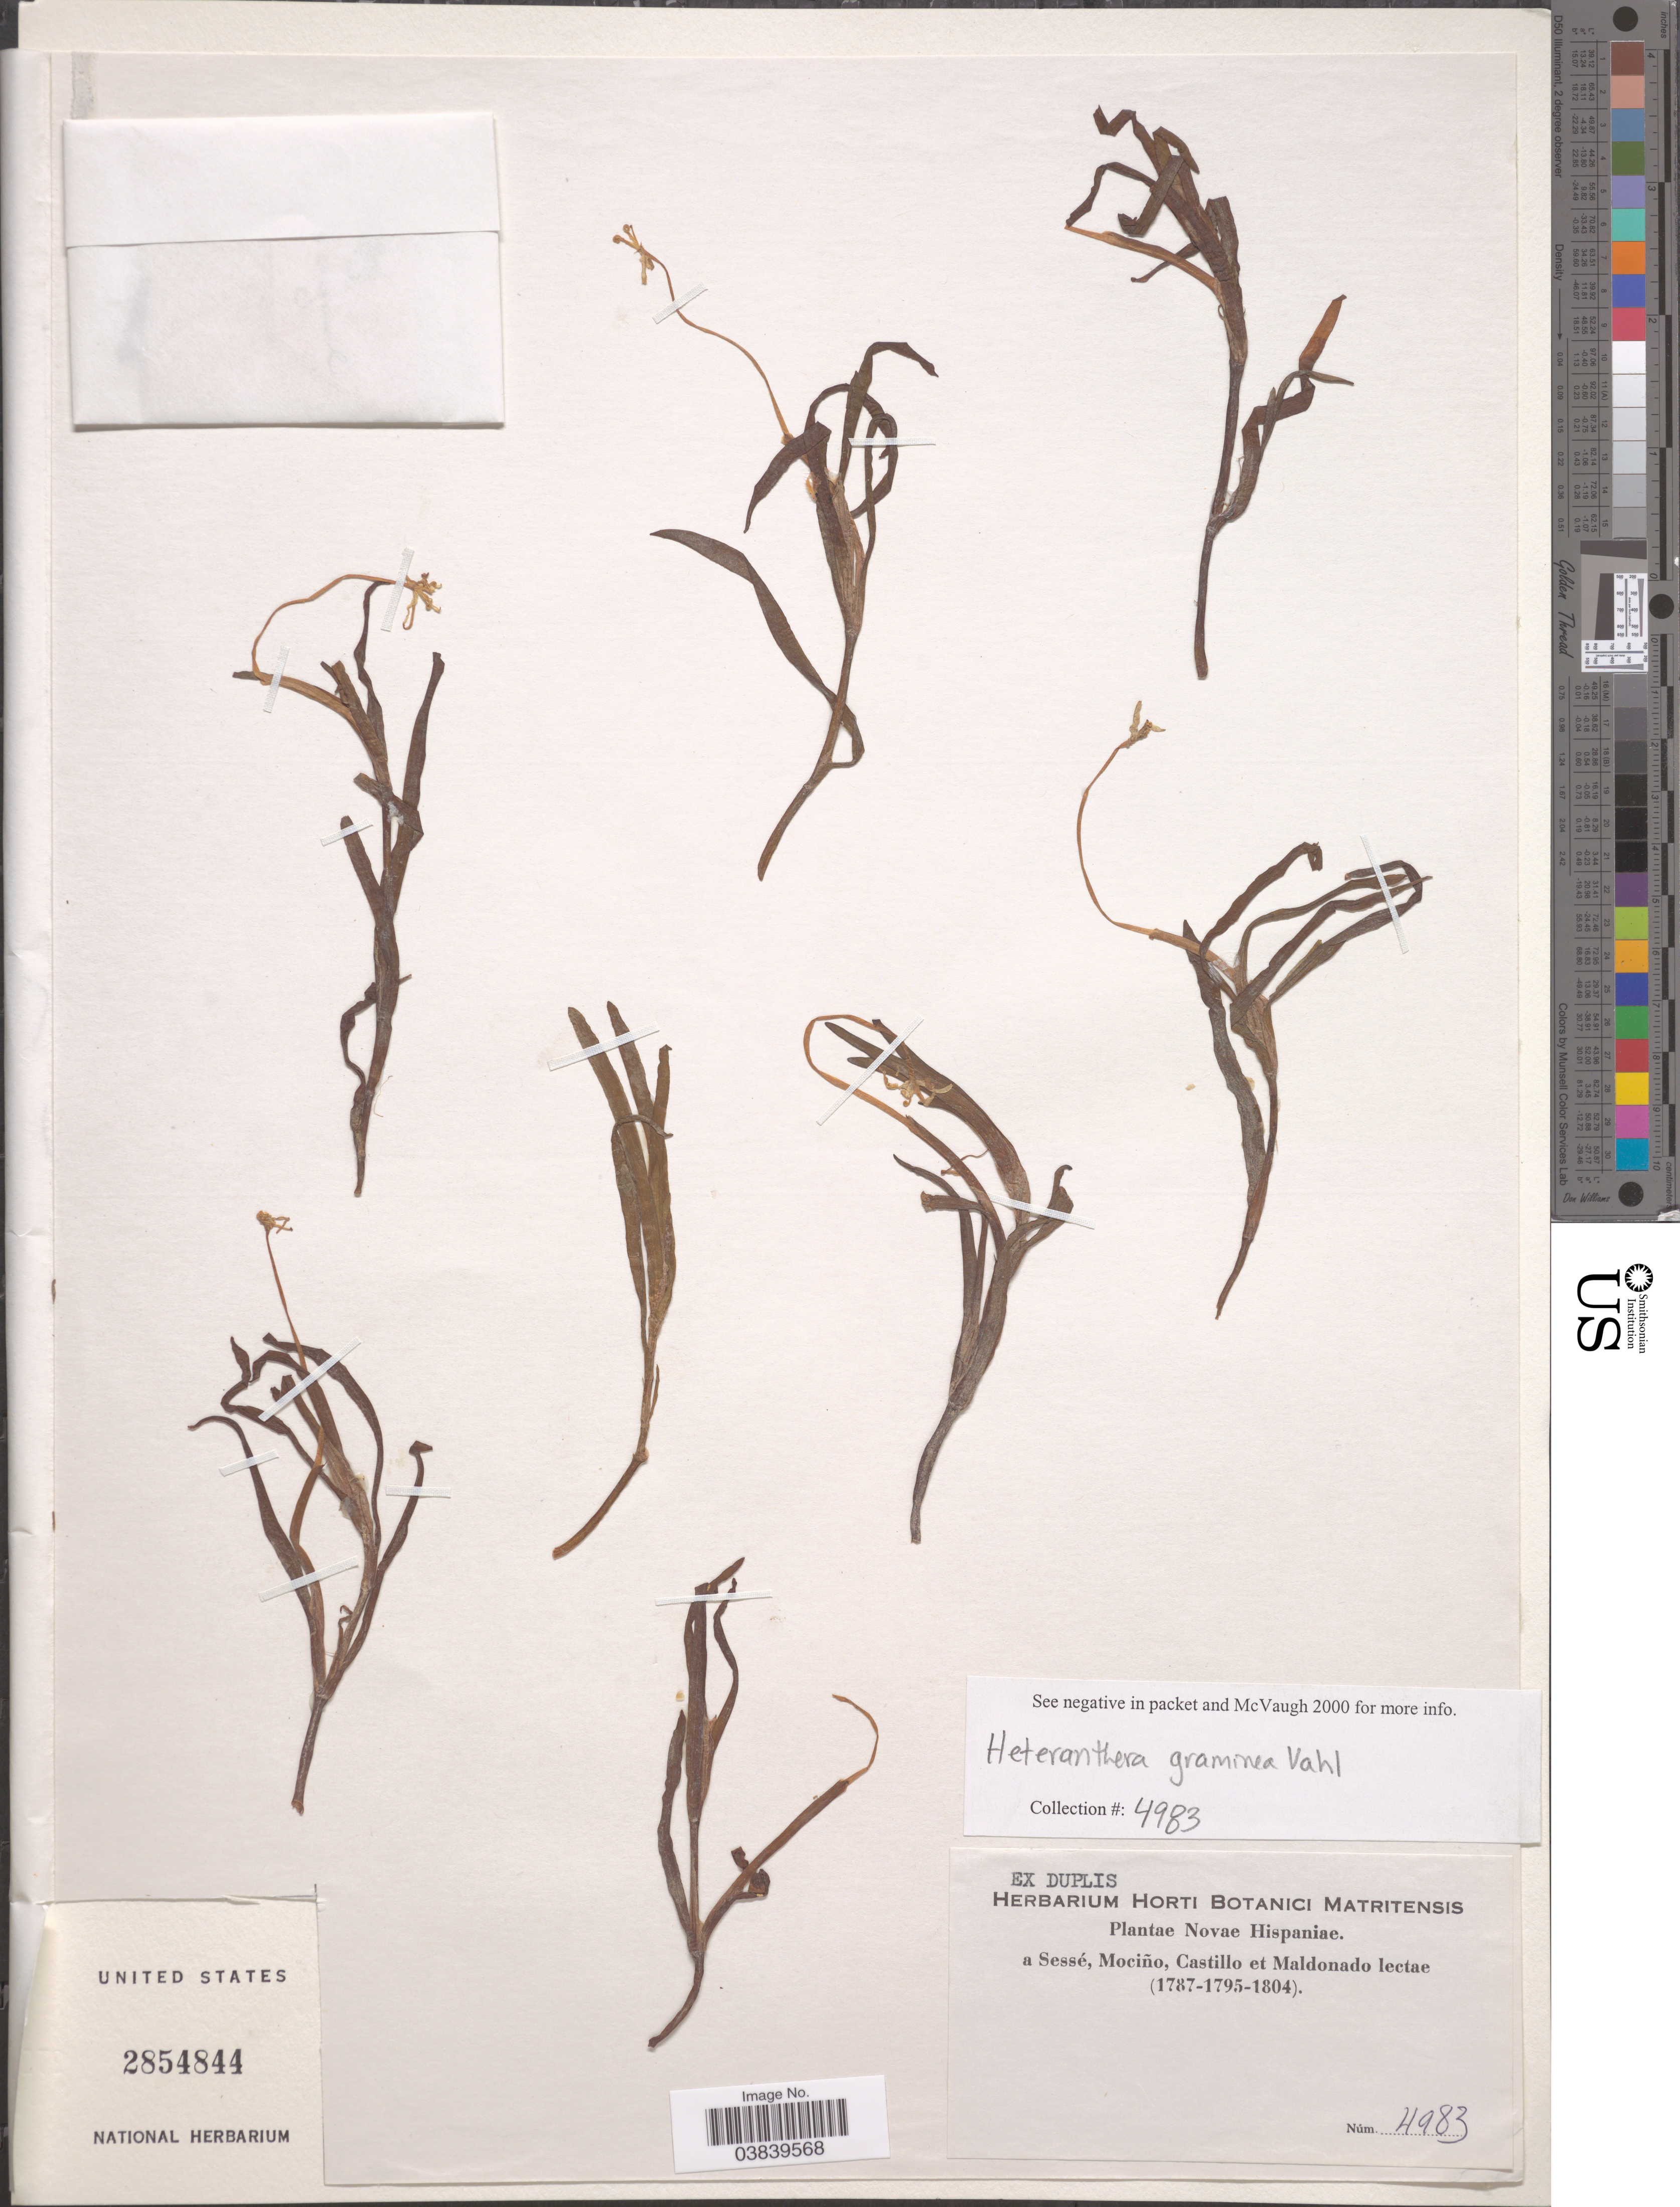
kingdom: Plantae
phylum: Tracheophyta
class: Liliopsida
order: Commelinales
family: Pontederiaceae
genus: Heteranthera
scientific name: Heteranthera dubia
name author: (Jacq.) MacMill.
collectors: ex herb. Horti. Botanici Matritensis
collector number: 4983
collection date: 1787/1804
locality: Novae Hispaniae. A Sessé, Castillo et Maldonado lectae.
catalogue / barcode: US 2854844